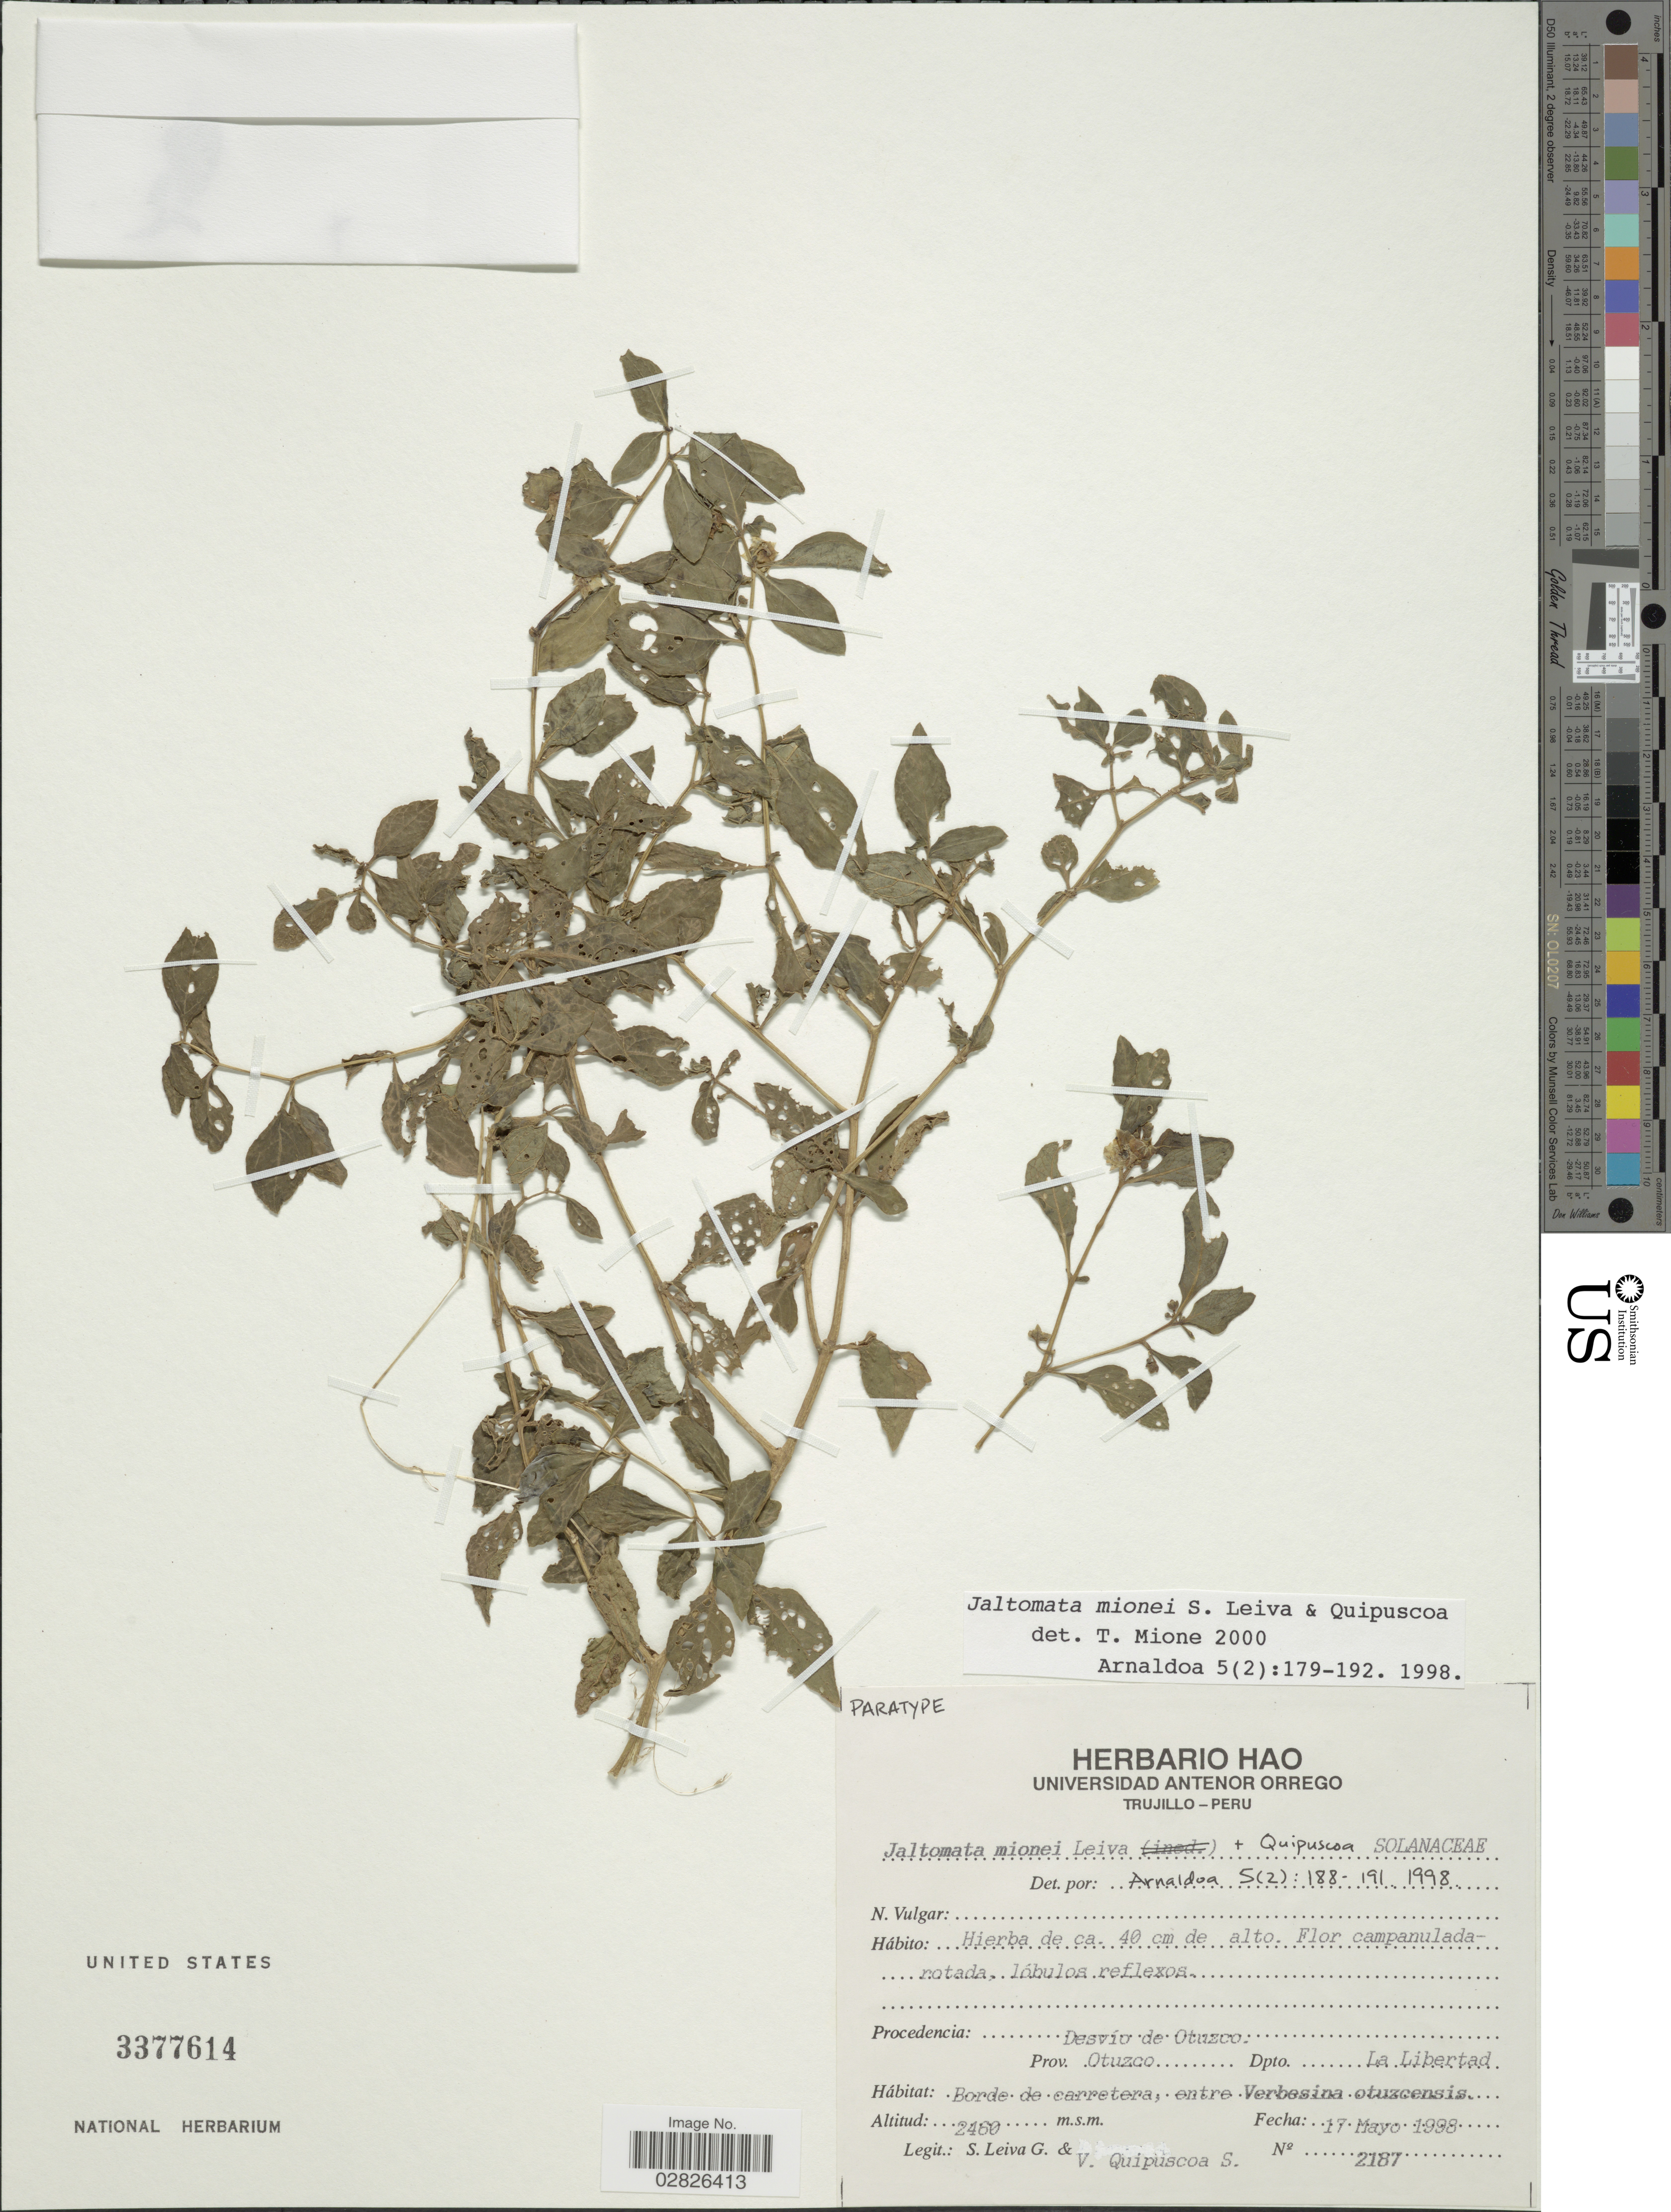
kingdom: Plantae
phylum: Tracheophyta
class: Magnoliopsida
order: Solanales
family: Solanaceae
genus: Jaltomata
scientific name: Jaltomata mionei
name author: S. Leiva & Quipuscoa S.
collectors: S. Leiva G. & V. Quipuscoa S.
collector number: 2187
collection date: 1998-05-17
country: Peru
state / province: La Libertad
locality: Desvío de Otuzco, Prov. Otuzco, Dpto. La Libertad,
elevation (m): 2460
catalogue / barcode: US 3377614